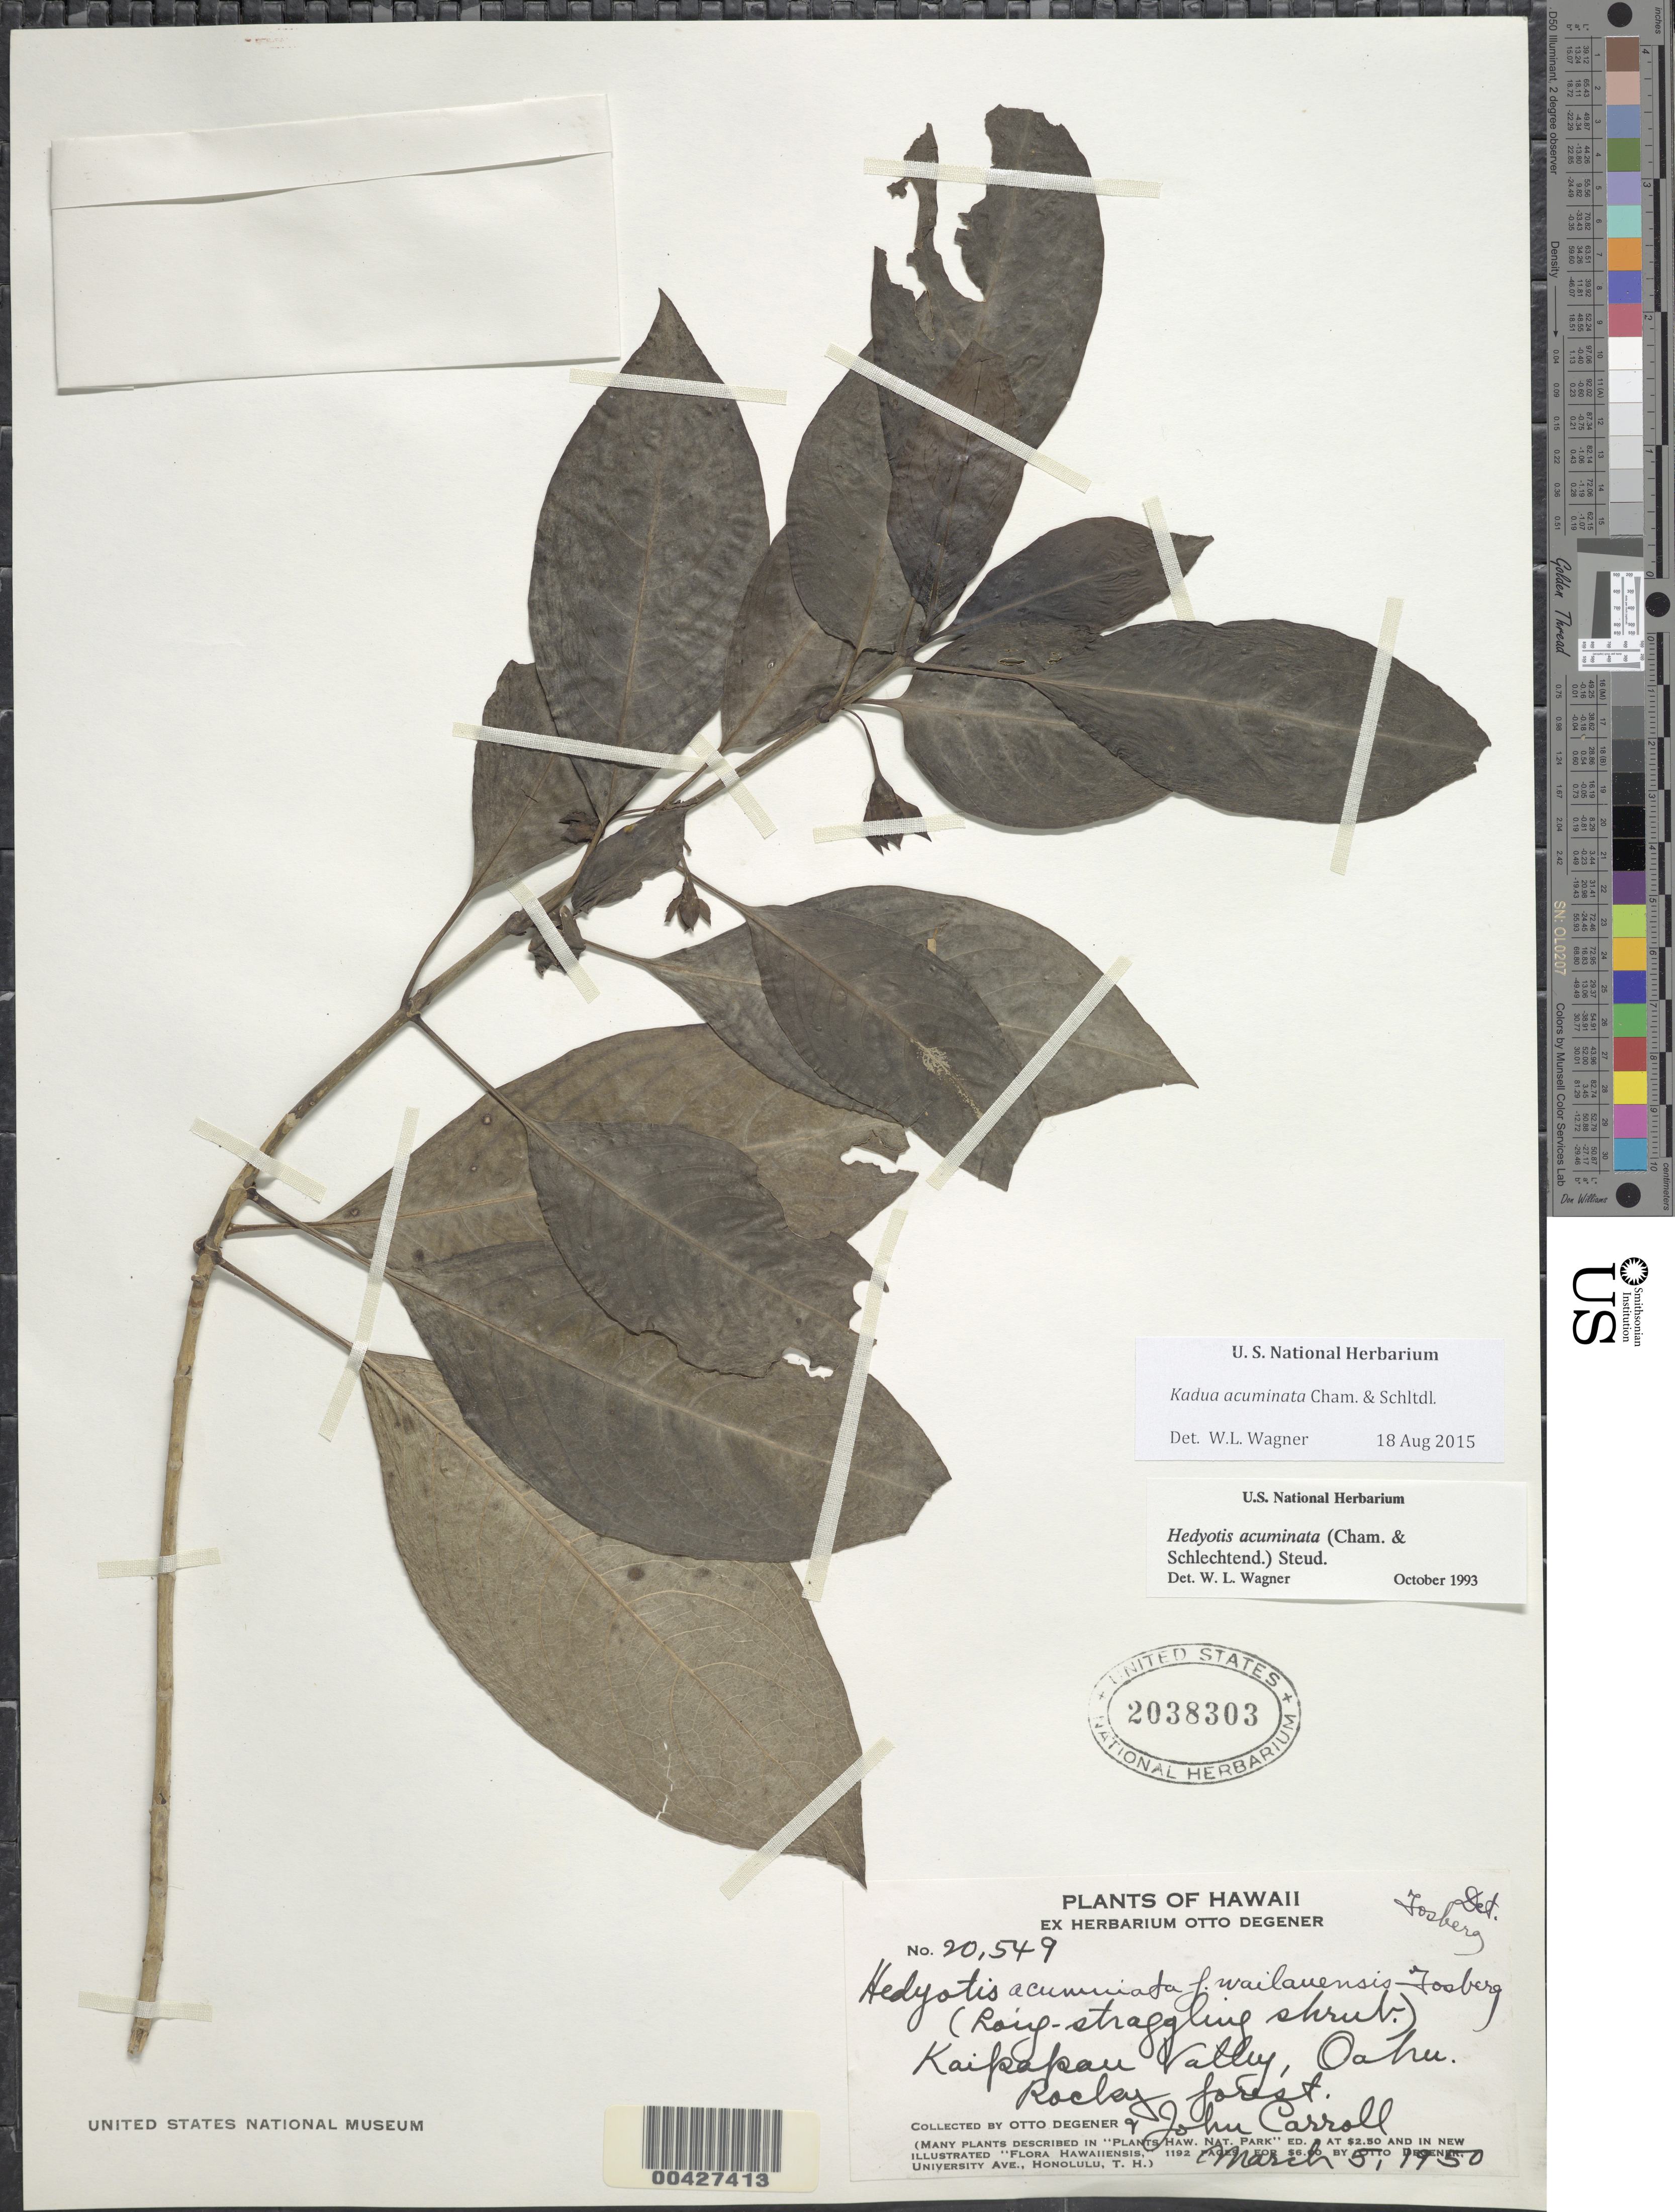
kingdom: Plantae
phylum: Tracheophyta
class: Magnoliopsida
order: Gentianales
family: Rubiaceae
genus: Kadua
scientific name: Kadua acuminata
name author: Cham. & Schltdl.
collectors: O. Degener & J. Carroll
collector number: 20549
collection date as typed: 5 Mar 1950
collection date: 1950-03-05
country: United States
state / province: Hawaii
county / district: Honolulu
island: Oahu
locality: Kaipapau Valley.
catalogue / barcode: US 2038303